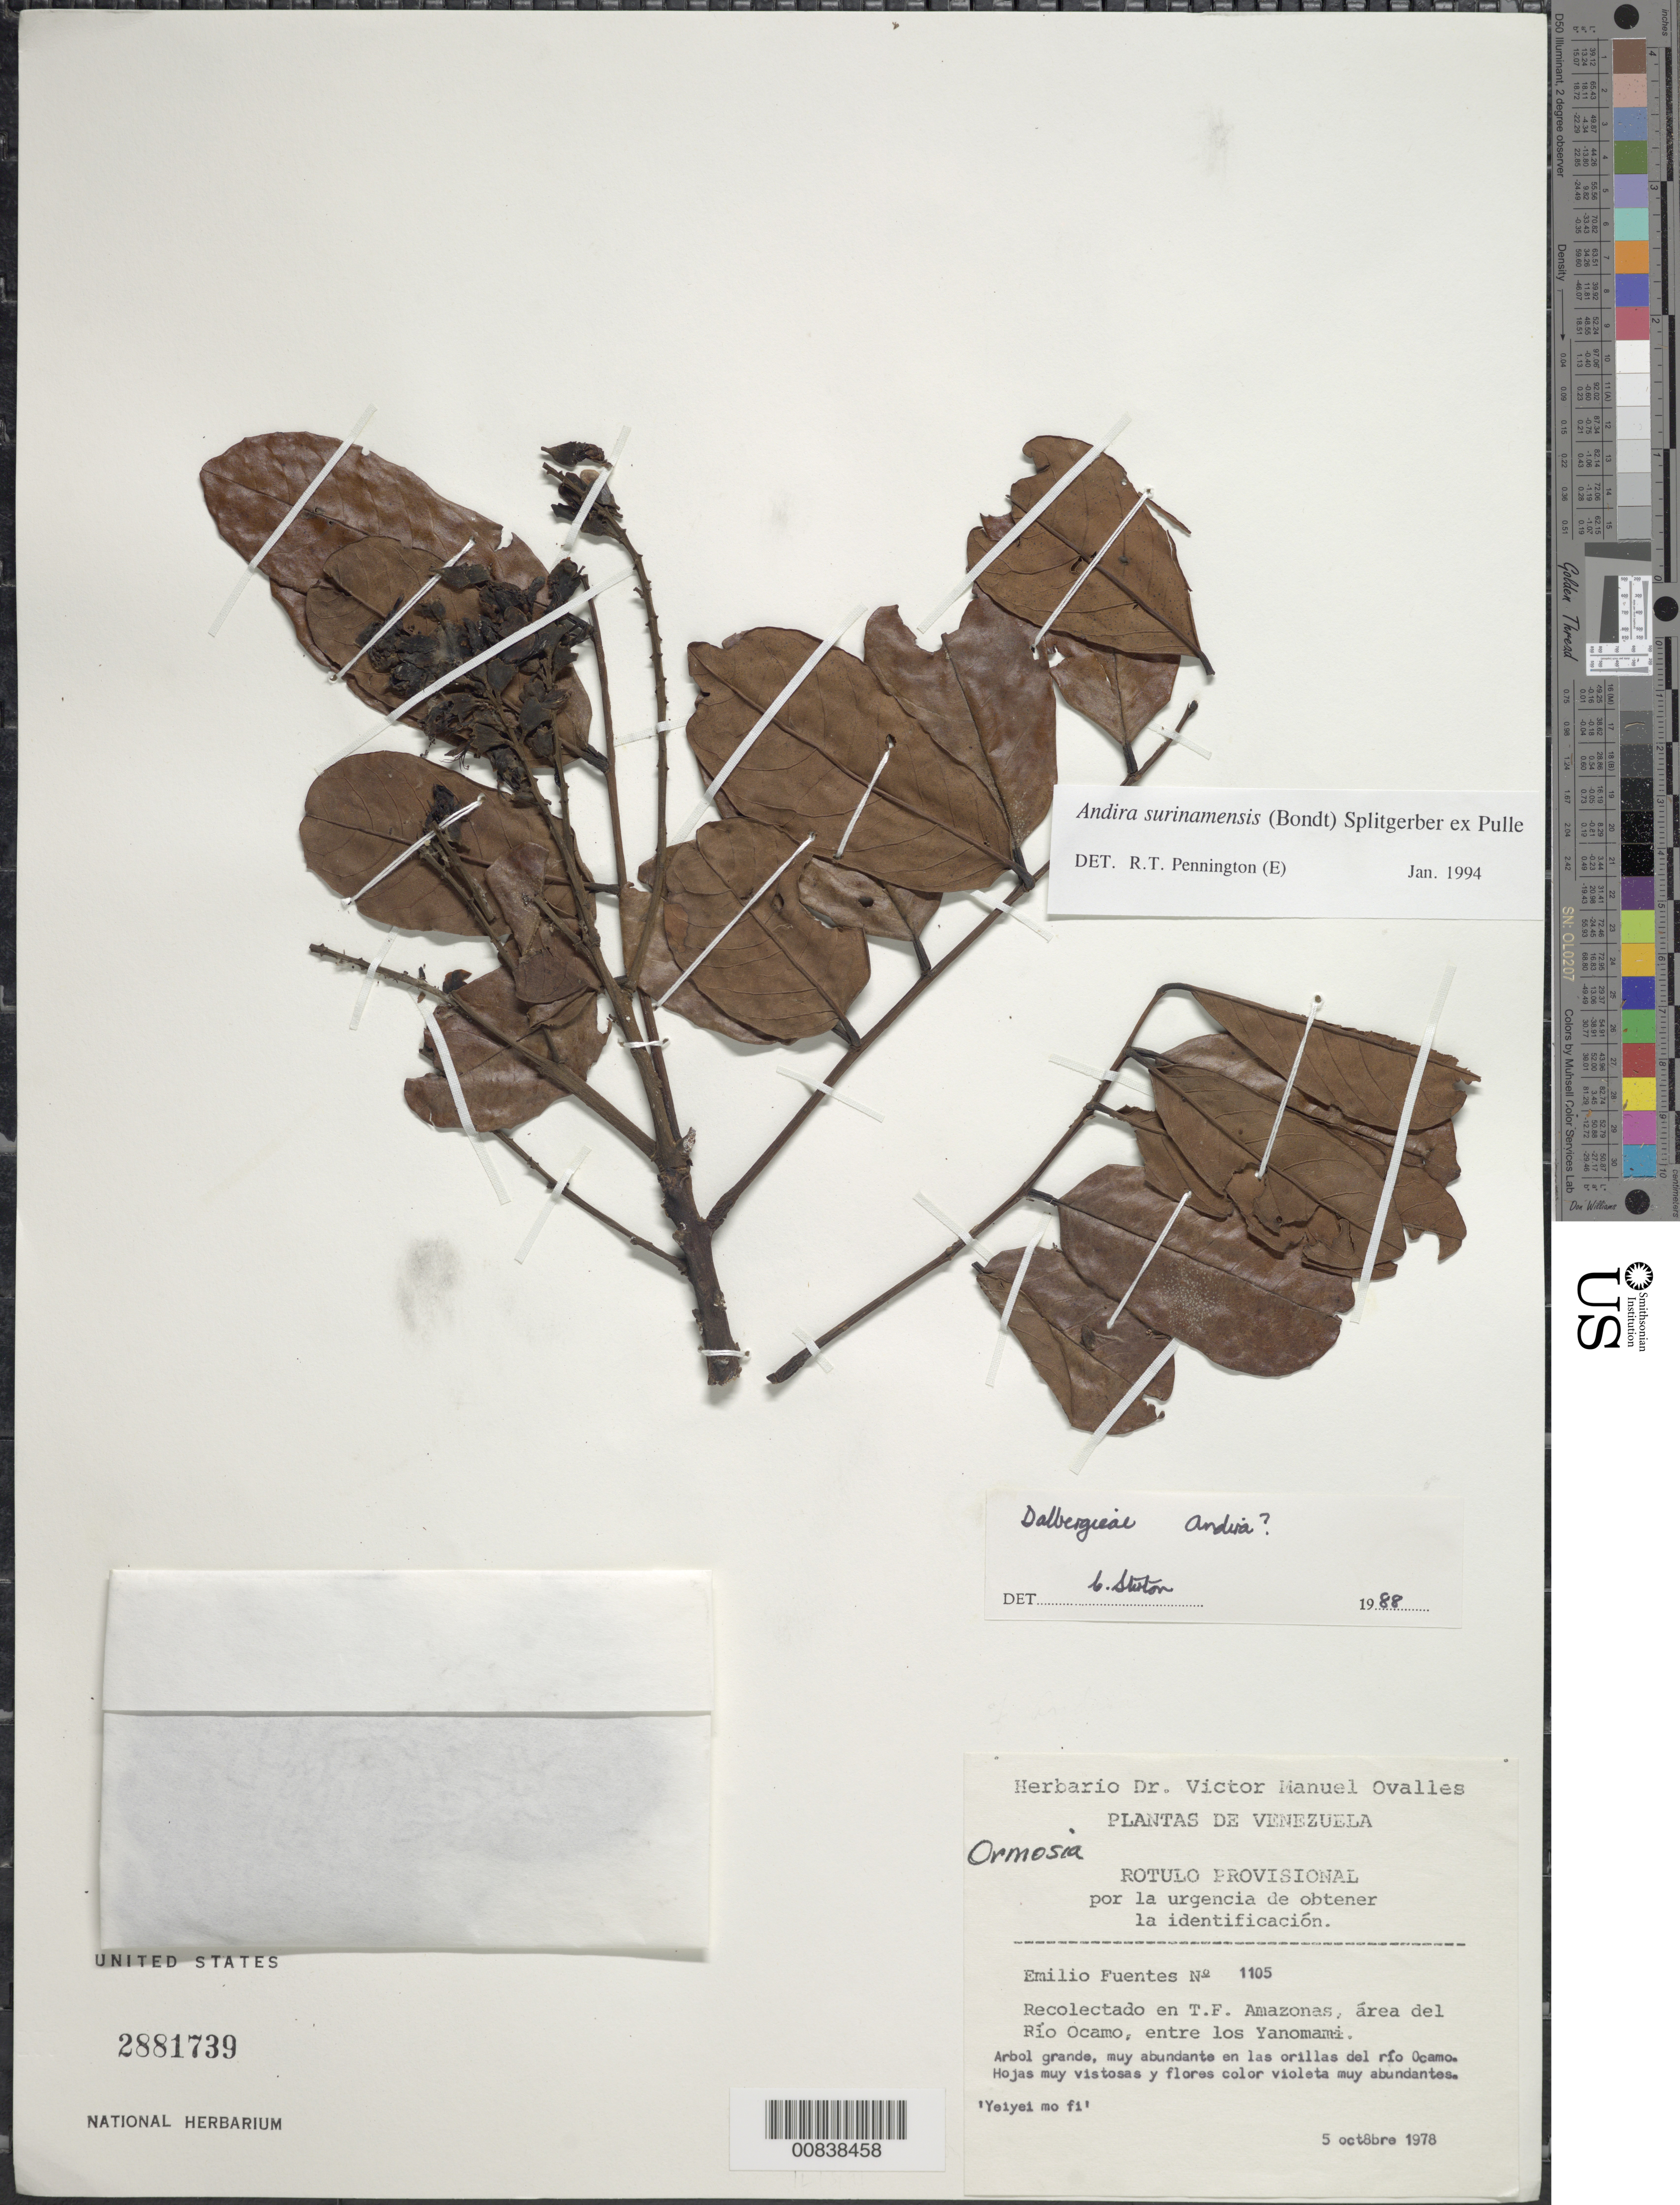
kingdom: Plantae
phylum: Tracheophyta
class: Magnoliopsida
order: Fabales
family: Fabaceae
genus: Andira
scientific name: Andira surinamensis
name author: (Bondt) Splitg. ex Amshoff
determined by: Pennington, R. T., (E), Royal Botanic Gardens (Edinburgh) (UNITED KINGDOM)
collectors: E. Fuentes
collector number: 1105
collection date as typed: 5-Oct-78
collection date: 1978-10-05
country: Venezuela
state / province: Amazonas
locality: Río Ocamo, entre los Yanomami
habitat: Orillas del rio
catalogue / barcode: US 2881739